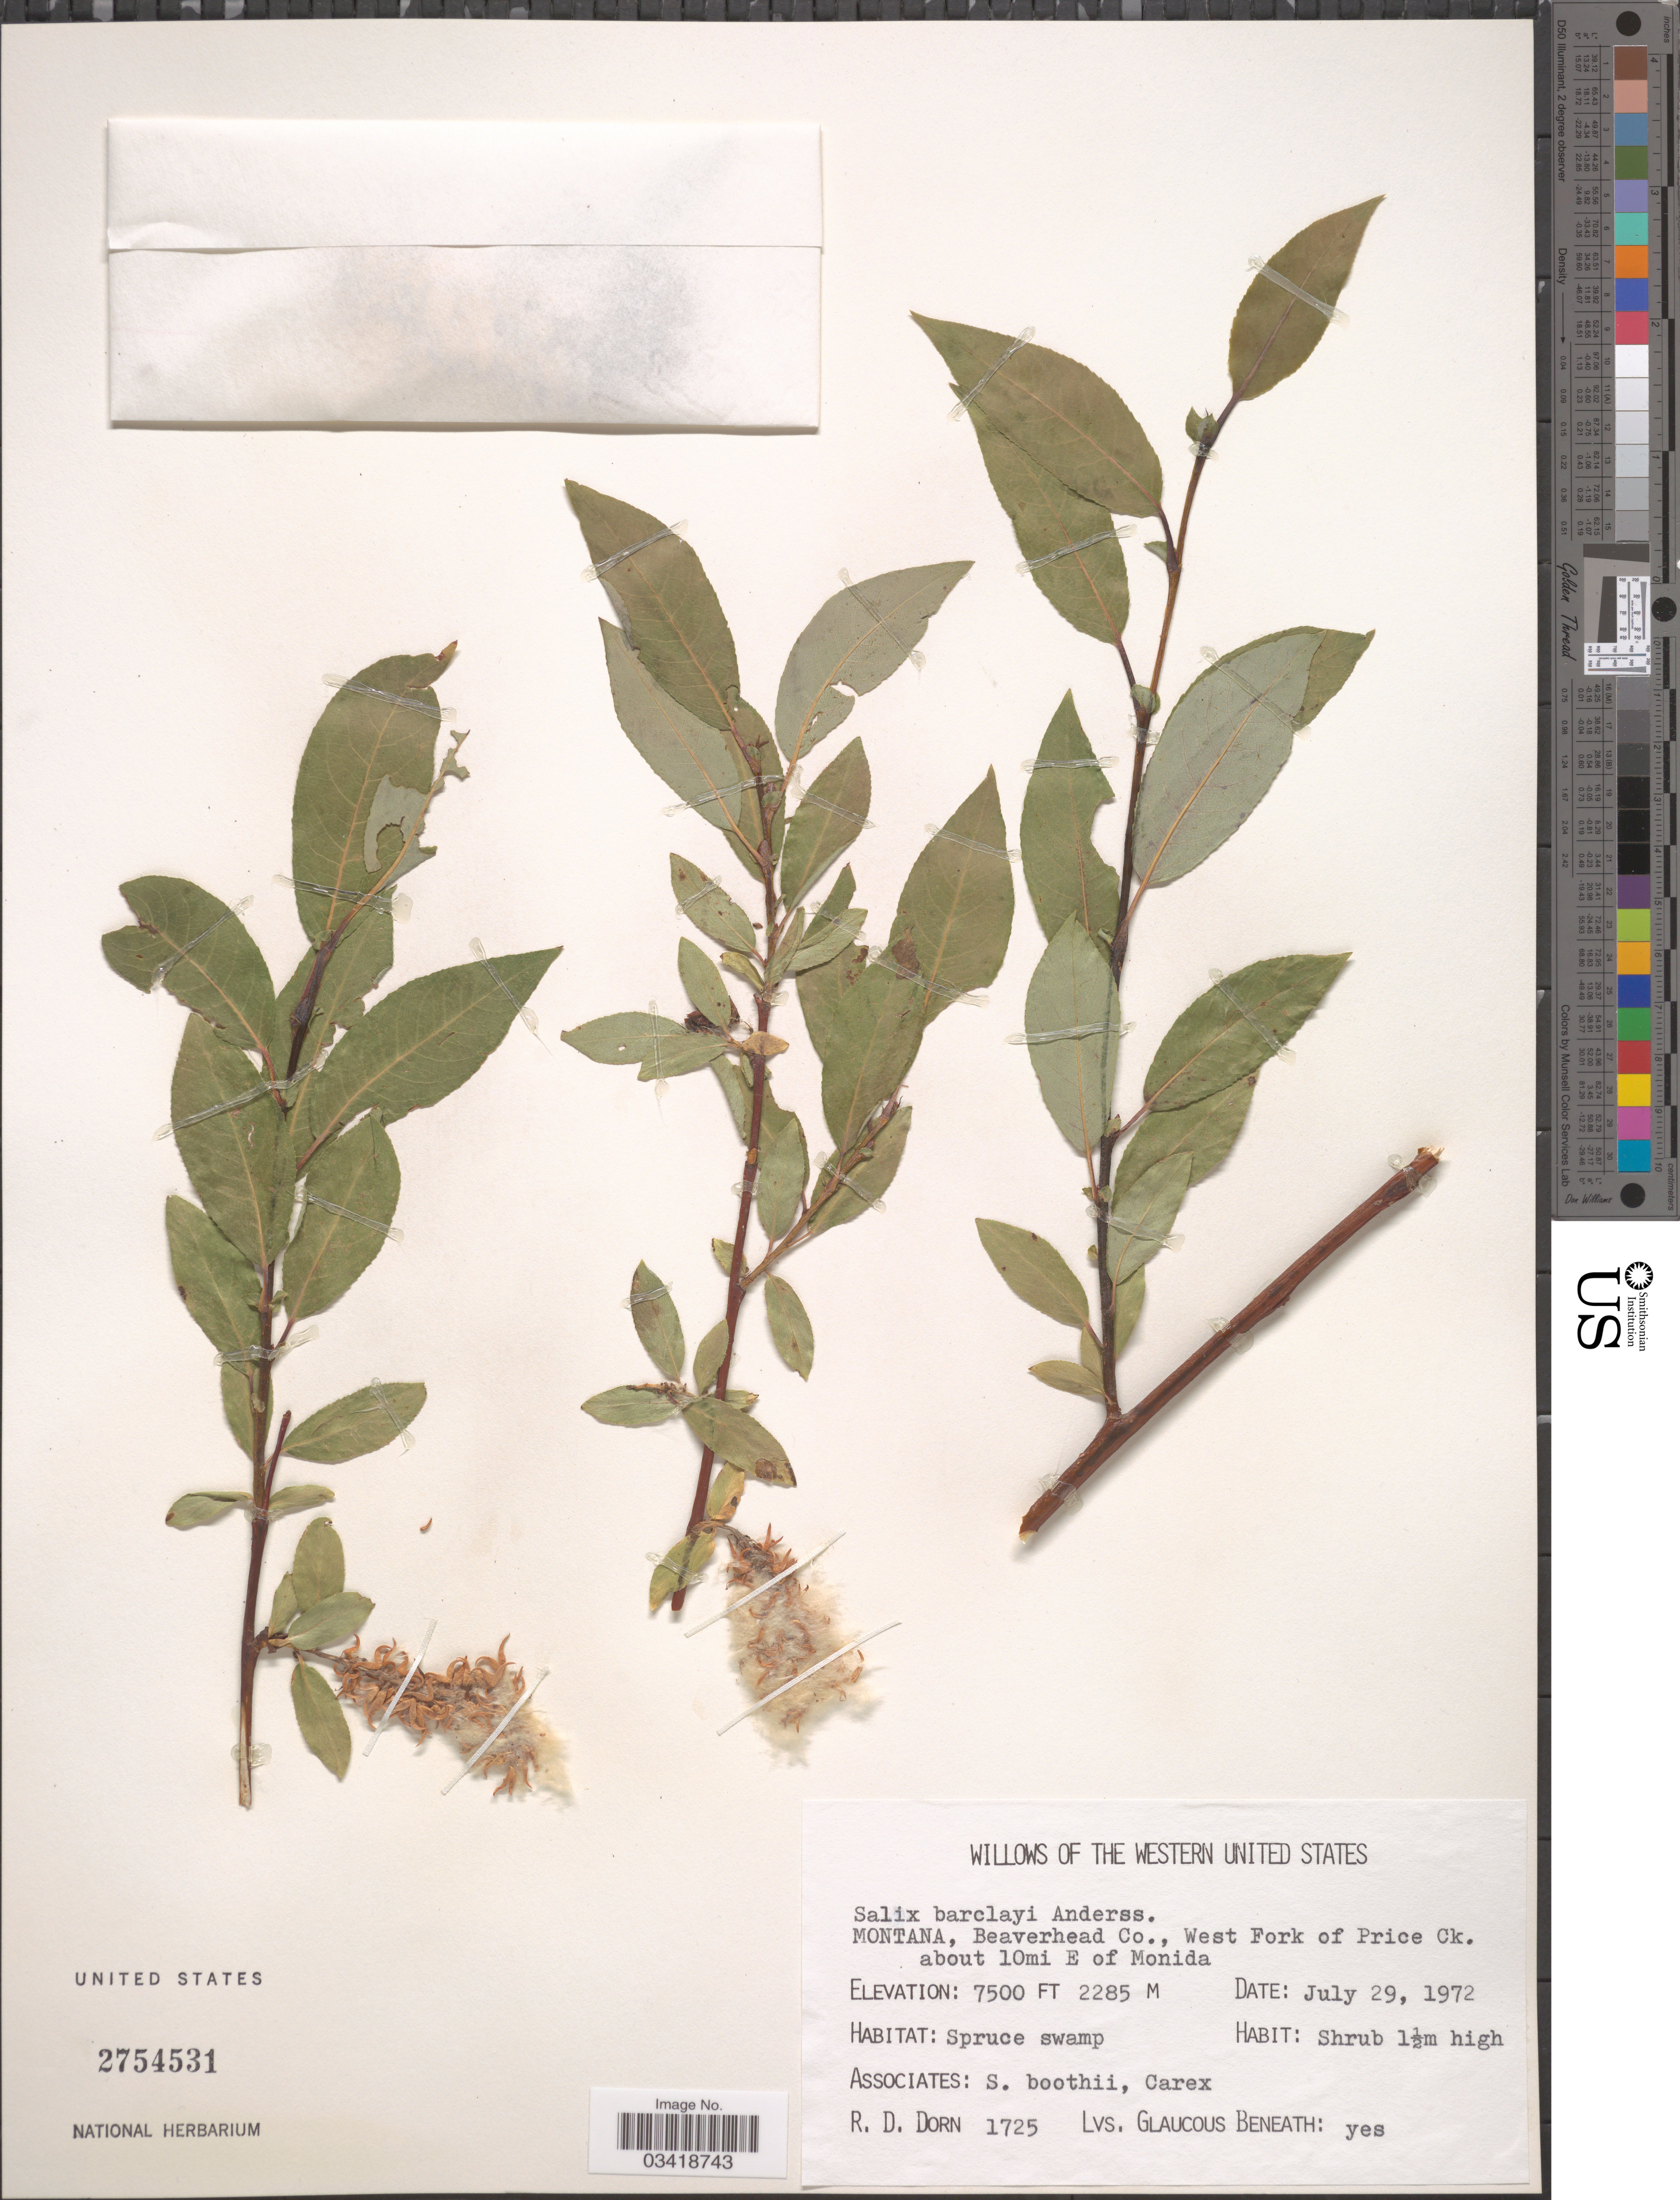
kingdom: Plantae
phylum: Tracheophyta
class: Magnoliopsida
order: Malpighiales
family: Salicaceae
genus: Salix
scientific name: Salix barclayi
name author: Andersson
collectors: R. D. Dorn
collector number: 1725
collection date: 1972-07-29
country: United States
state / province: Montana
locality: The Western United States. Beaverhead Co., West Fork of Price Ck. About 10mi E of Monida.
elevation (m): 2286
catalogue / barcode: US 2754531